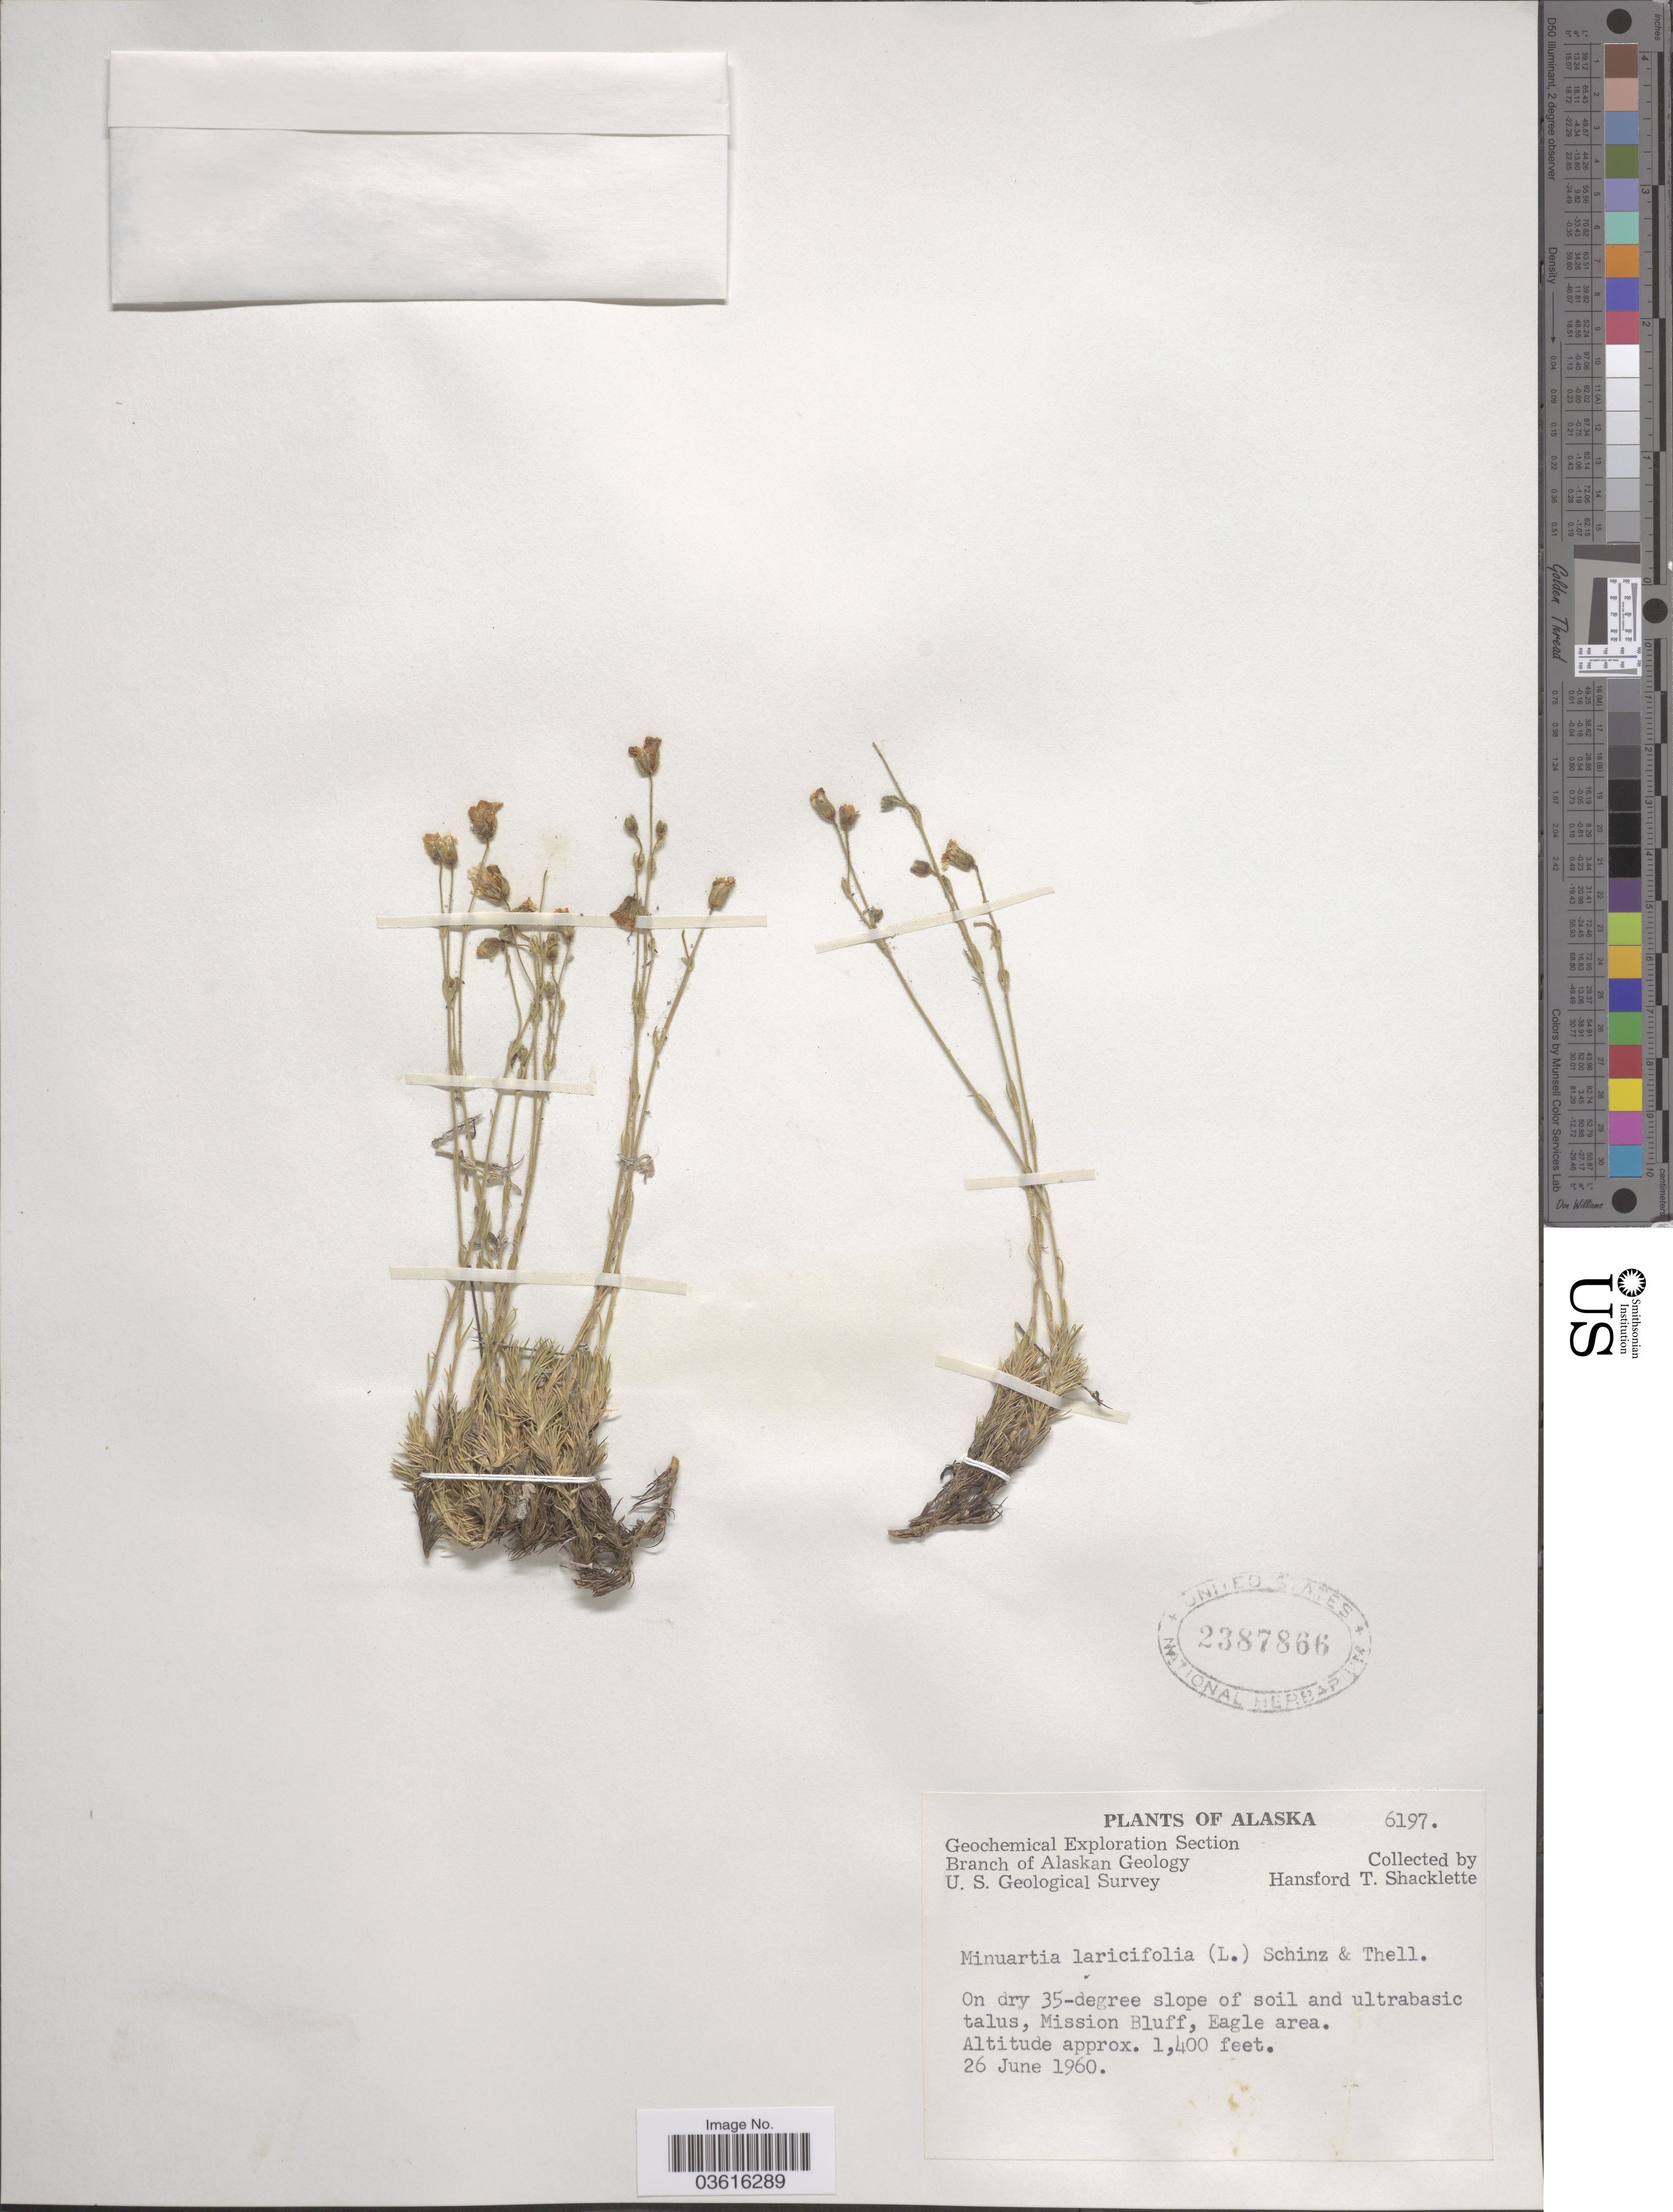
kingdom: Plantae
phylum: Tracheophyta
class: Magnoliopsida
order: Caryophyllales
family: Caryophyllaceae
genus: Cherleria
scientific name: Cherleria yukonensis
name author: (Hultén) A.J. Moore & Dillenb.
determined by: Strong, Mark T., (BOT), Smithsonian Institution - National Museum of Natural History (UNITED STATES)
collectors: H. Shacklette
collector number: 6197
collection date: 1960-06-26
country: United States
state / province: Alaska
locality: Mission Bluff, Eagle area.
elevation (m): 427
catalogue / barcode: US 2387866